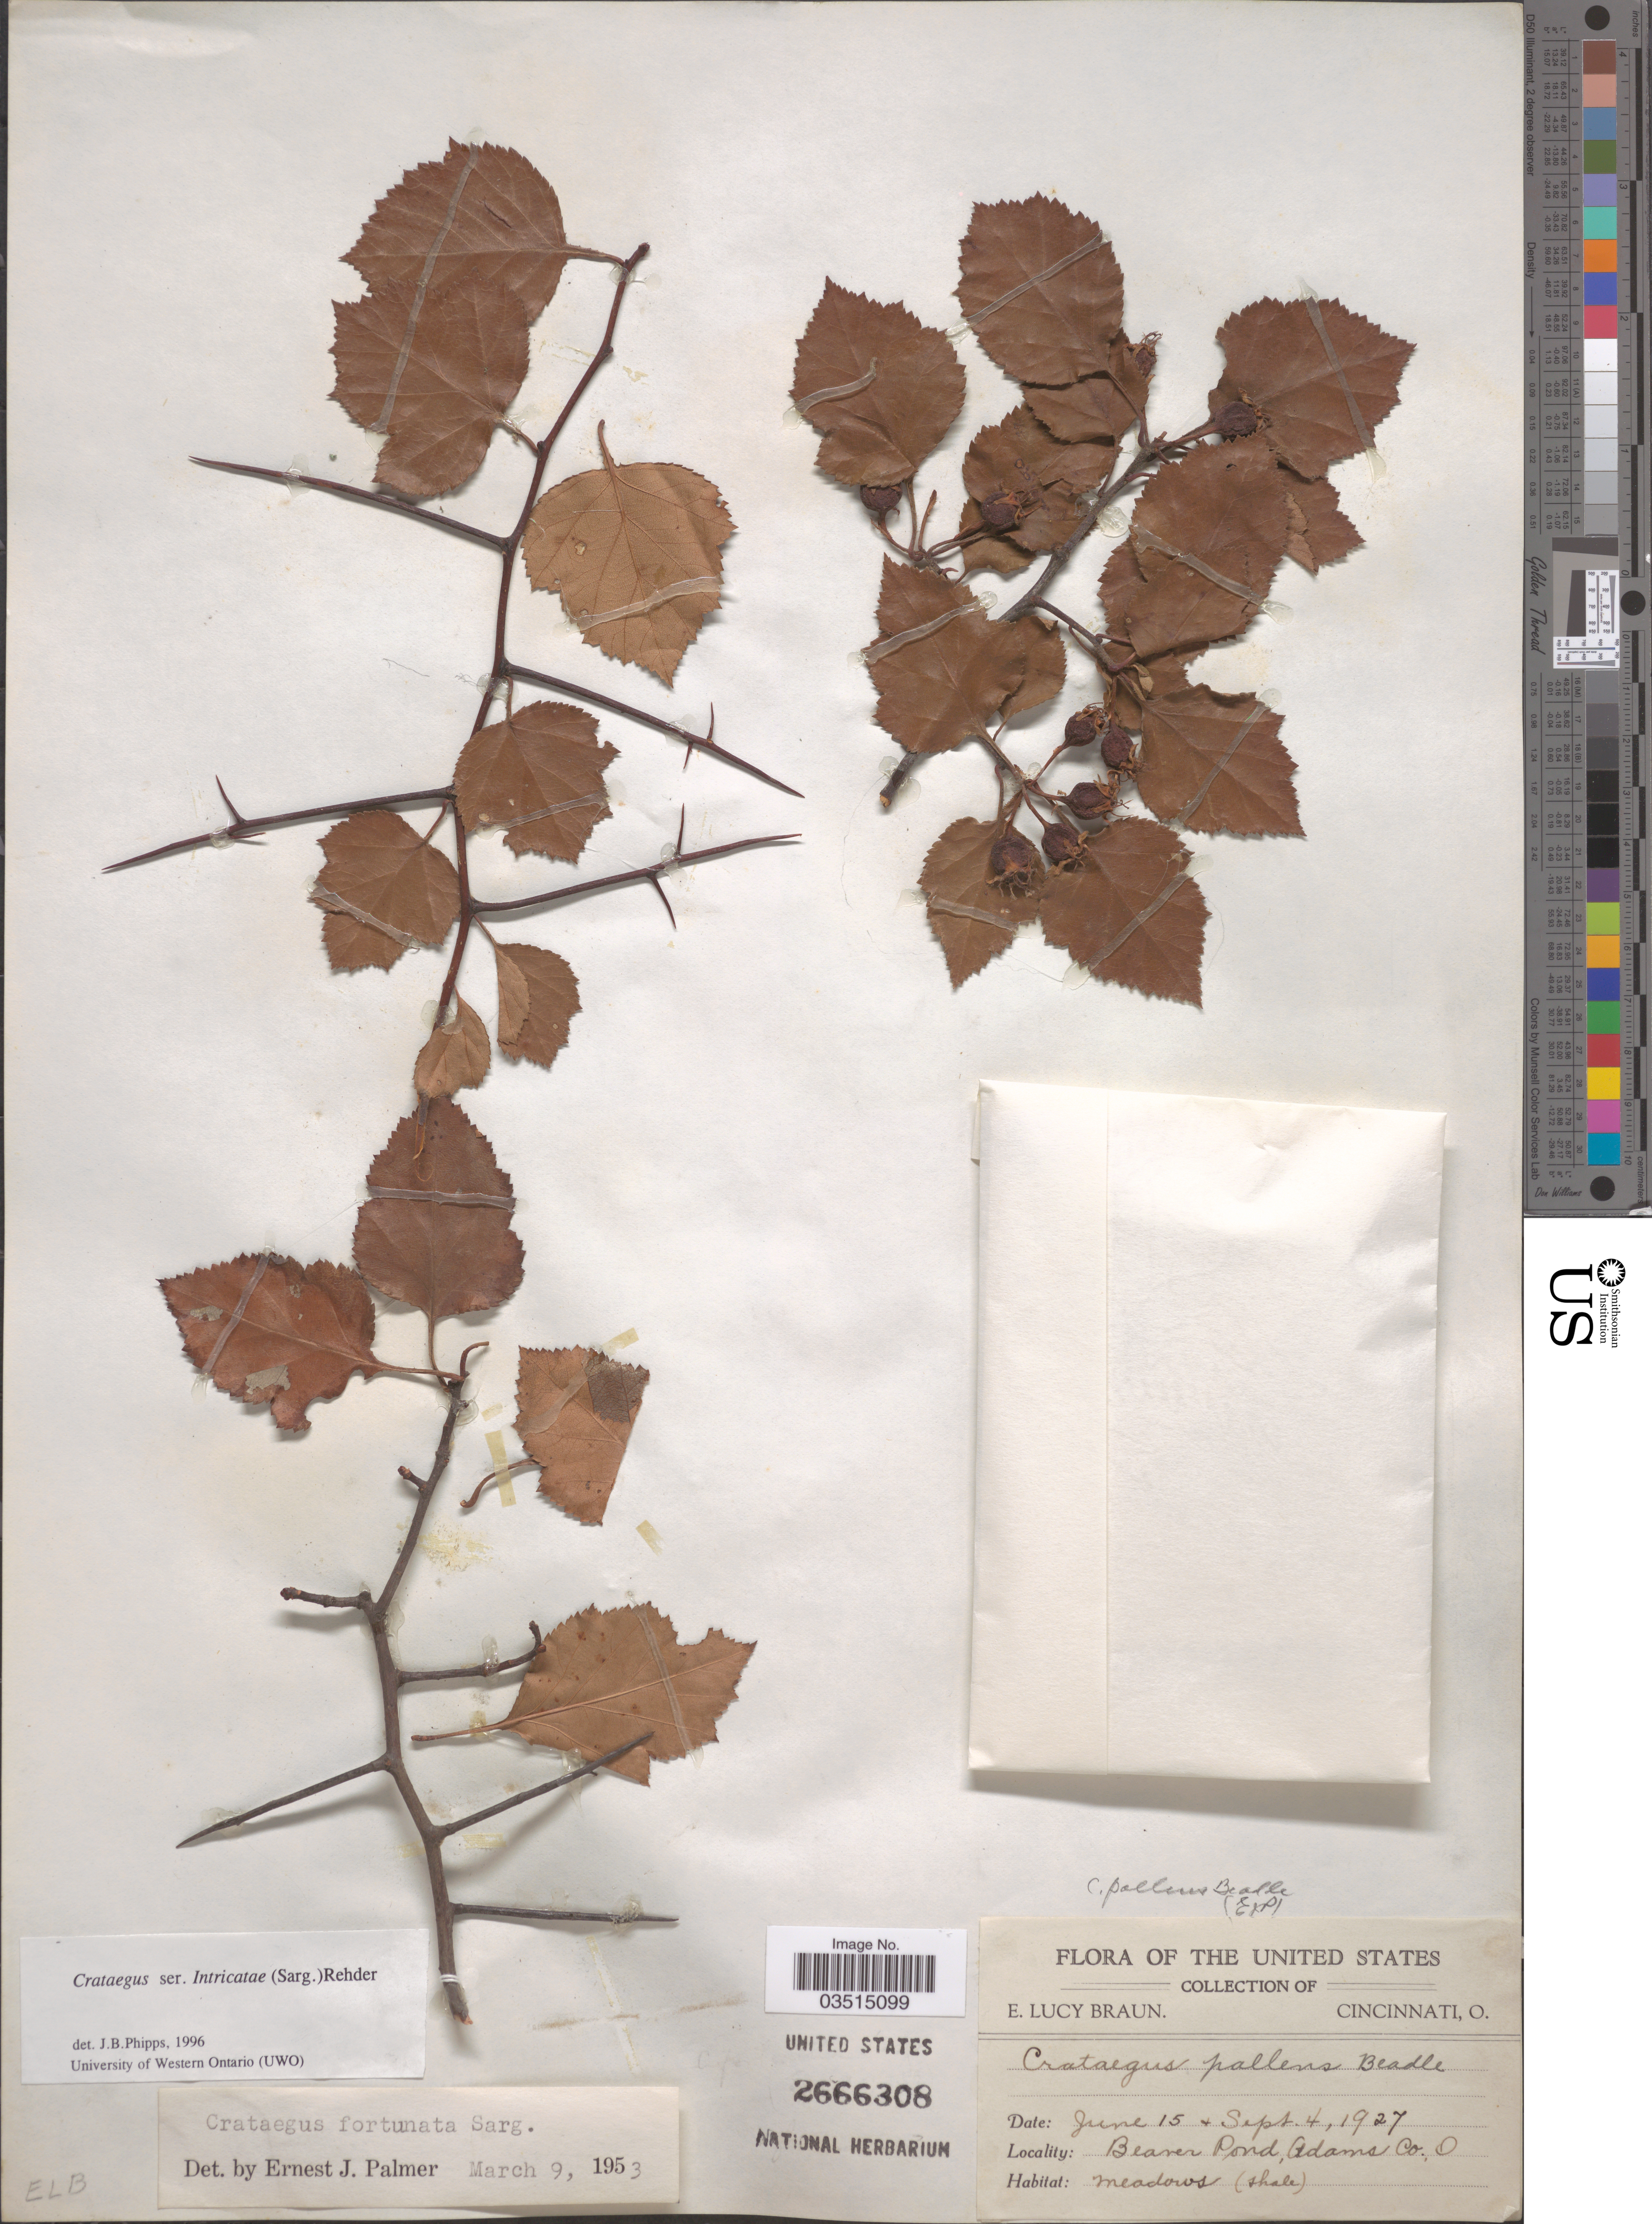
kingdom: Plantae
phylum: Tracheophyta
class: Magnoliopsida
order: Rosales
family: Rosaceae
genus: Crataegus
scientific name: Crataegus intricata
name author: Lange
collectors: E. L. Braun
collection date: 1927-06-15/1927-09-04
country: United States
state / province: Ohio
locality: Beaver Pond, Adams Co.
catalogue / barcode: US 2666308